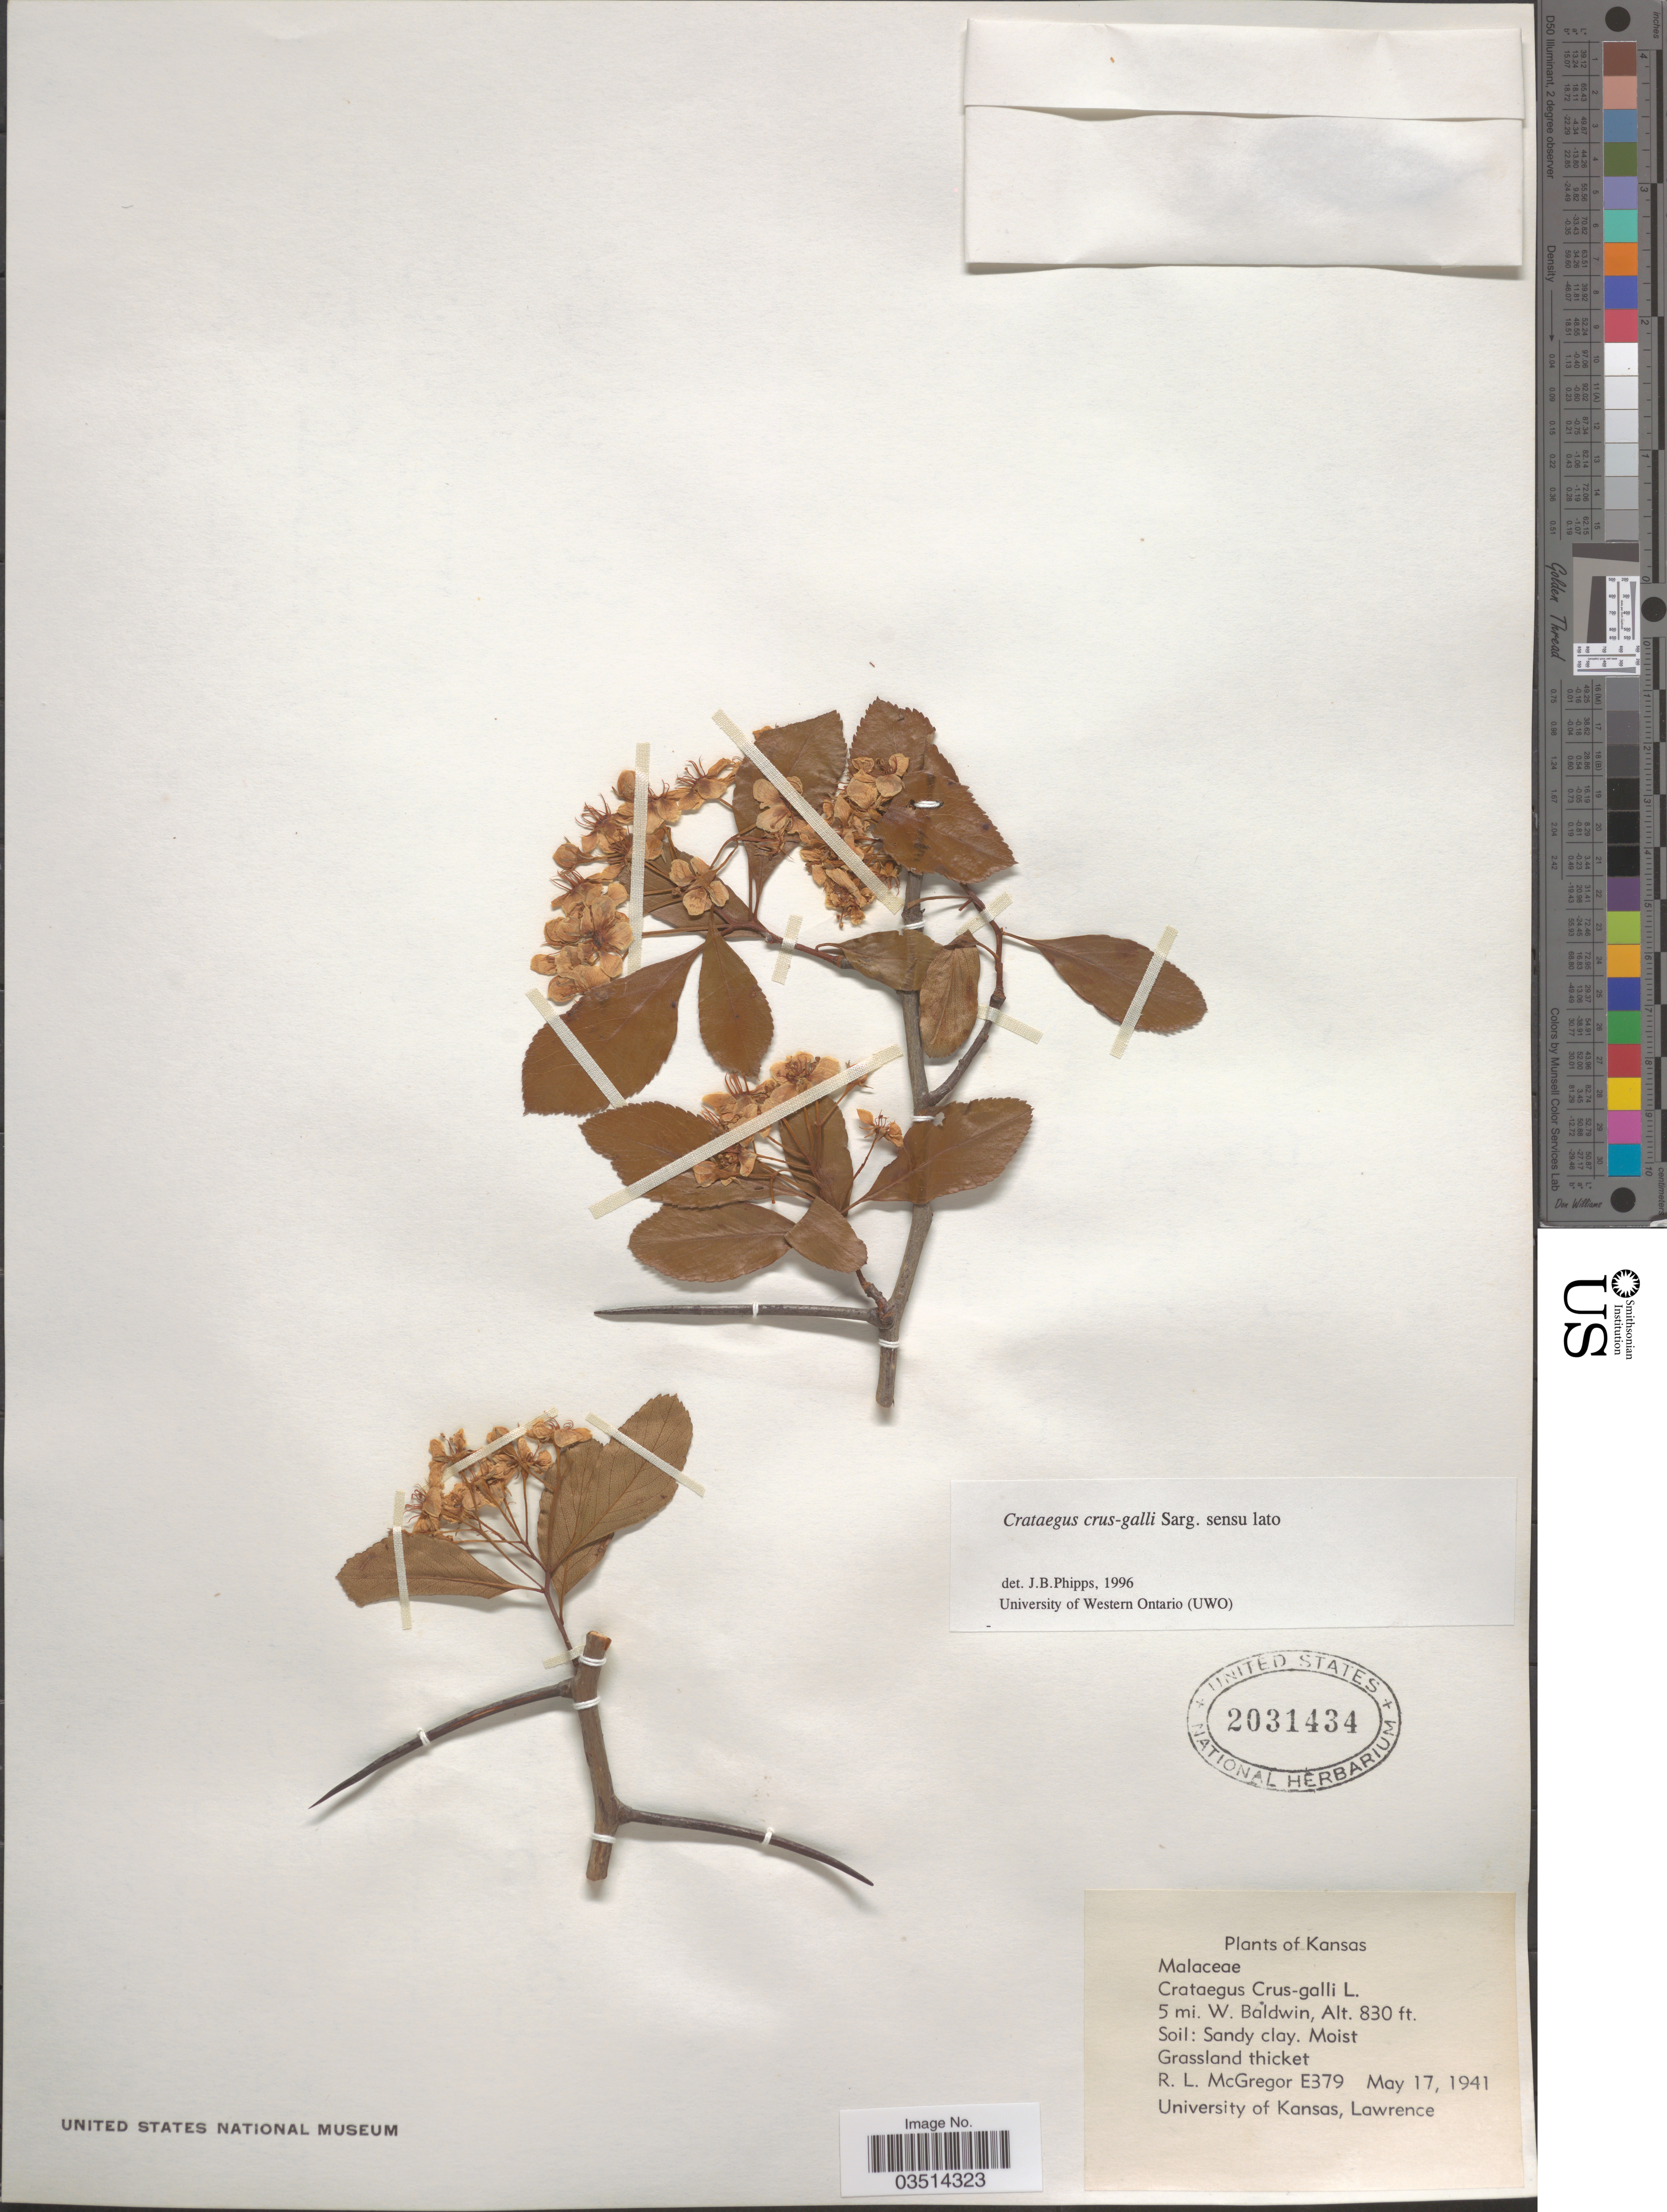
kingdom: Plantae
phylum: Tracheophyta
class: Magnoliopsida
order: Rosales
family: Rosaceae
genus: Crataegus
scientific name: Crataegus crus-galli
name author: L.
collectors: R. McGregor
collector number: E379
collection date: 1941-05-17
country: United States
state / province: Kansas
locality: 5 mi. W. Baldwin.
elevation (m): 253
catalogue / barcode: US 2031434